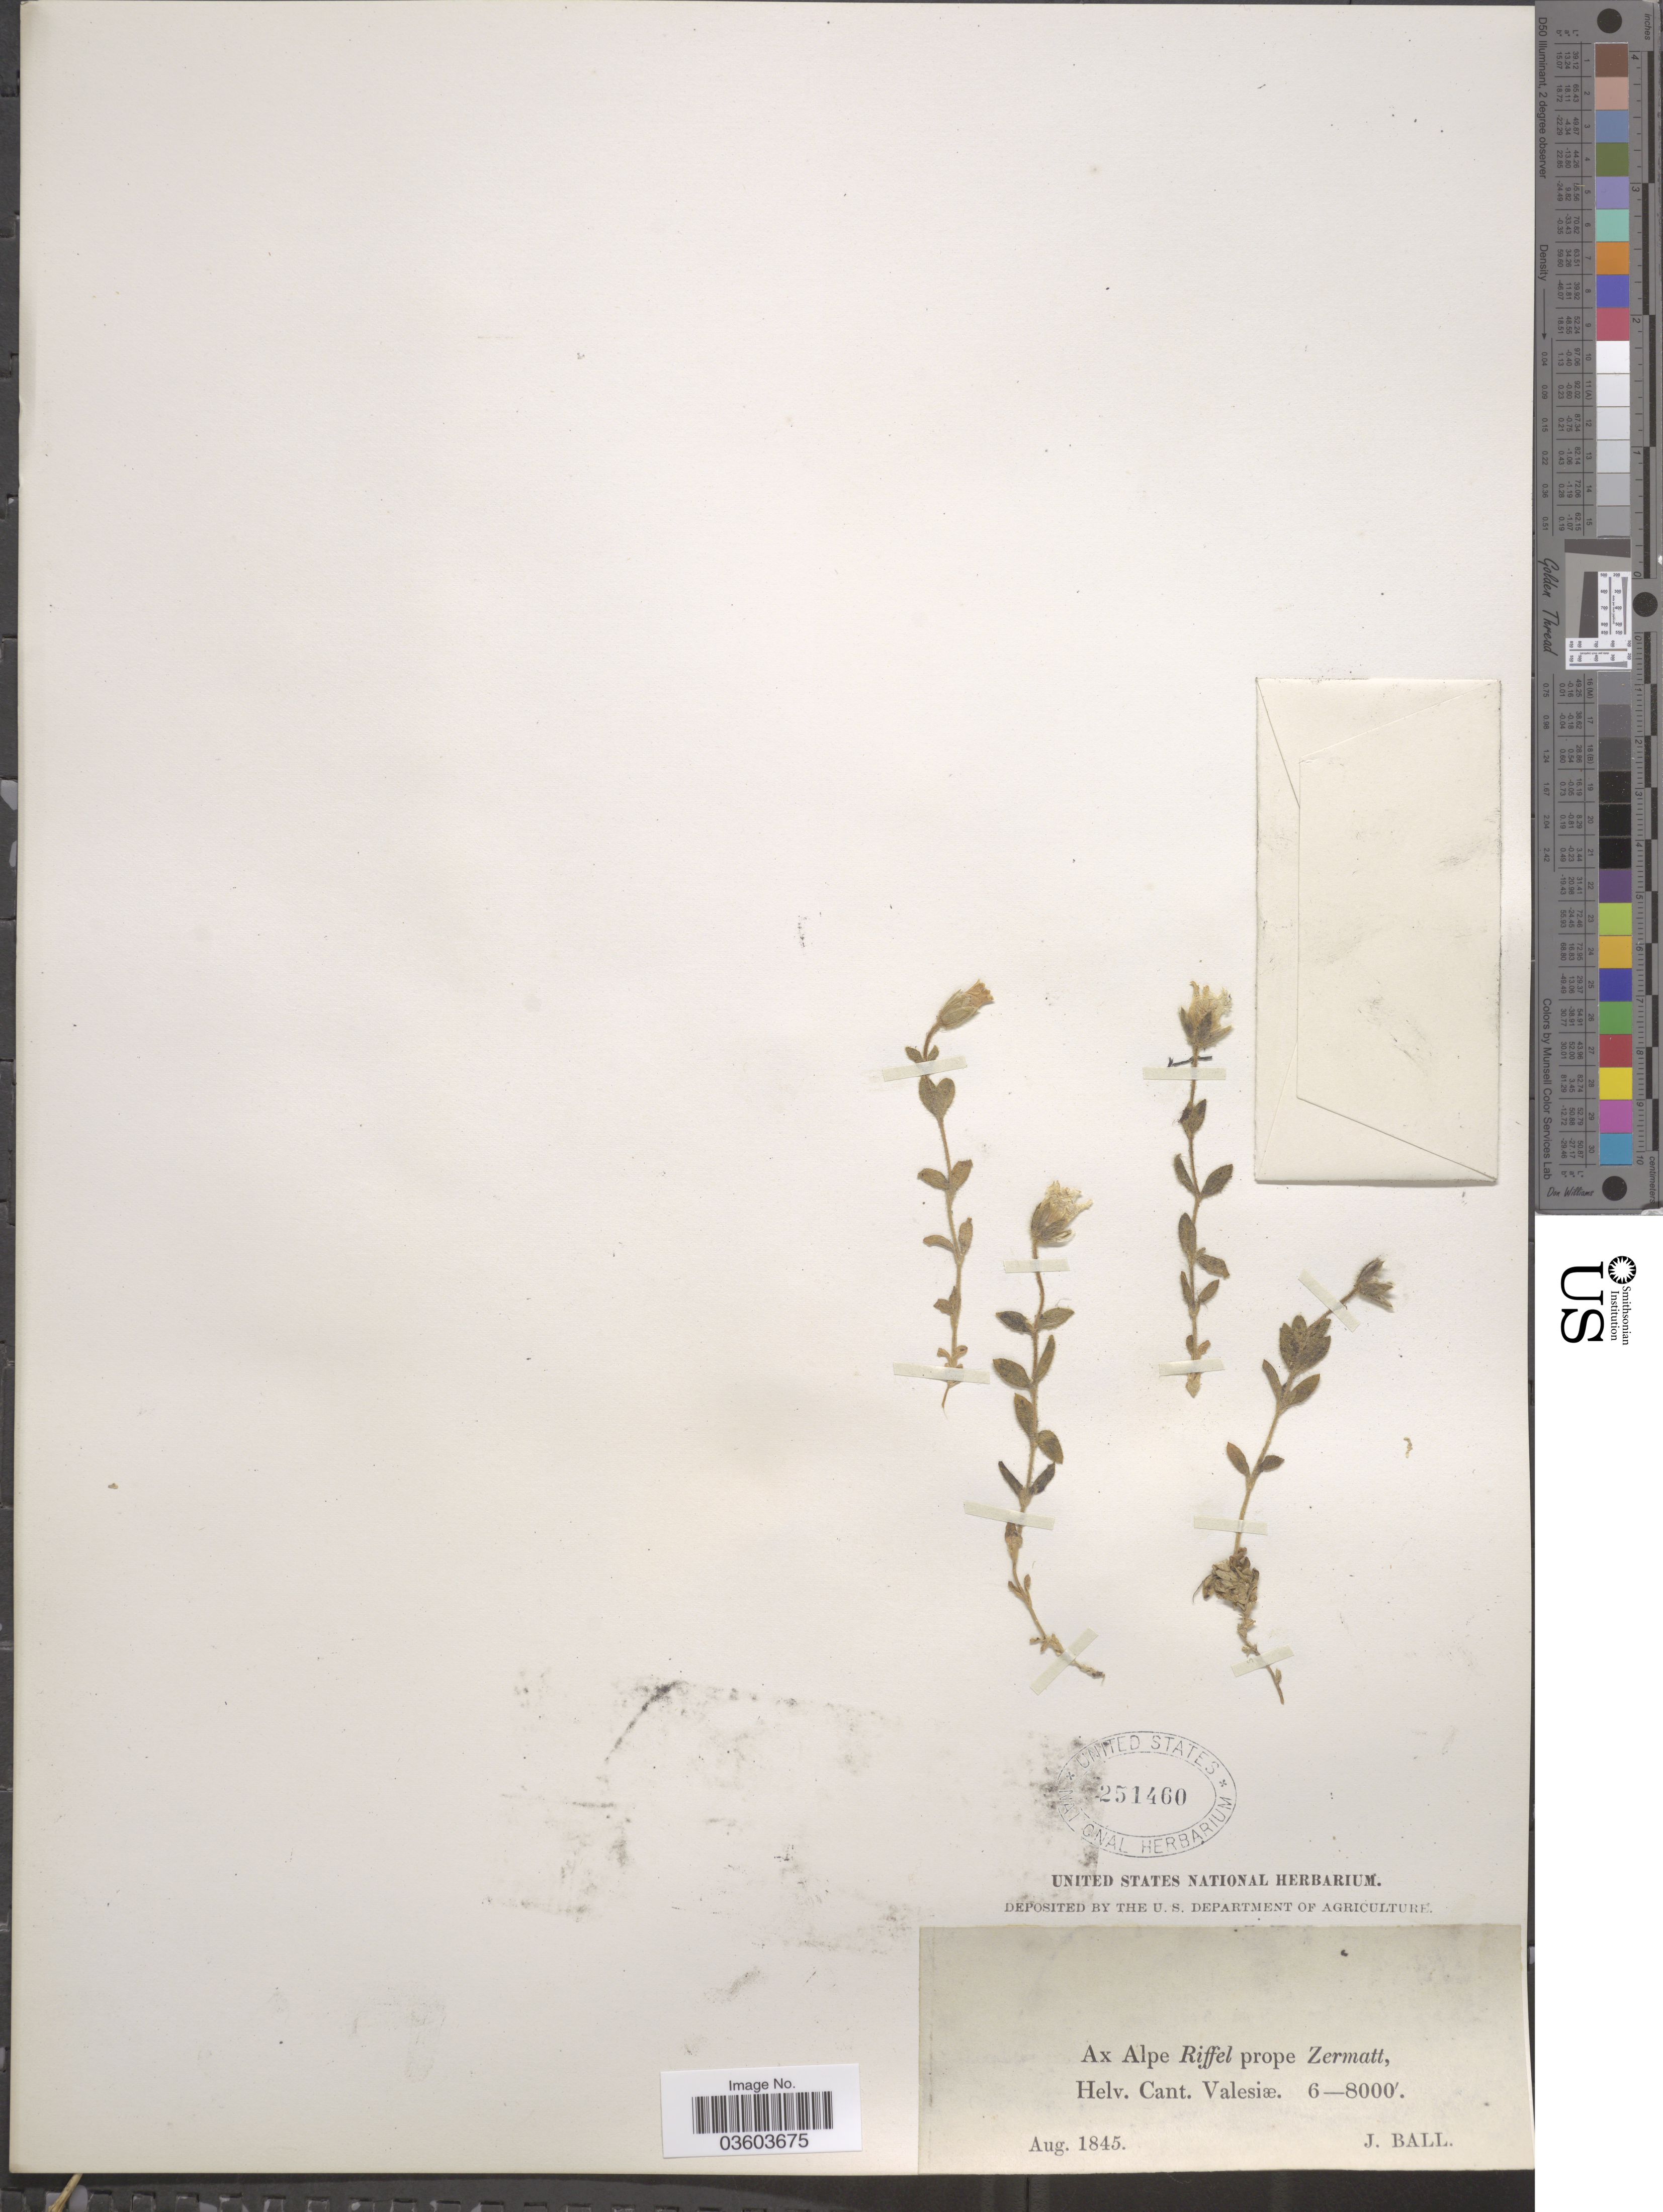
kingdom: Plantae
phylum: Tracheophyta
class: Magnoliopsida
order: Caryophyllales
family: Caryophyllaceae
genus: Cerastium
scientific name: Cerastium sp.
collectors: J. Ball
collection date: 1845-08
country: Switzerland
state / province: Valais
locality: Alpe Riffel prope Zermatt, Helv. Cant. Valesiæ.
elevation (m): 1829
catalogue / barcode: US 251460